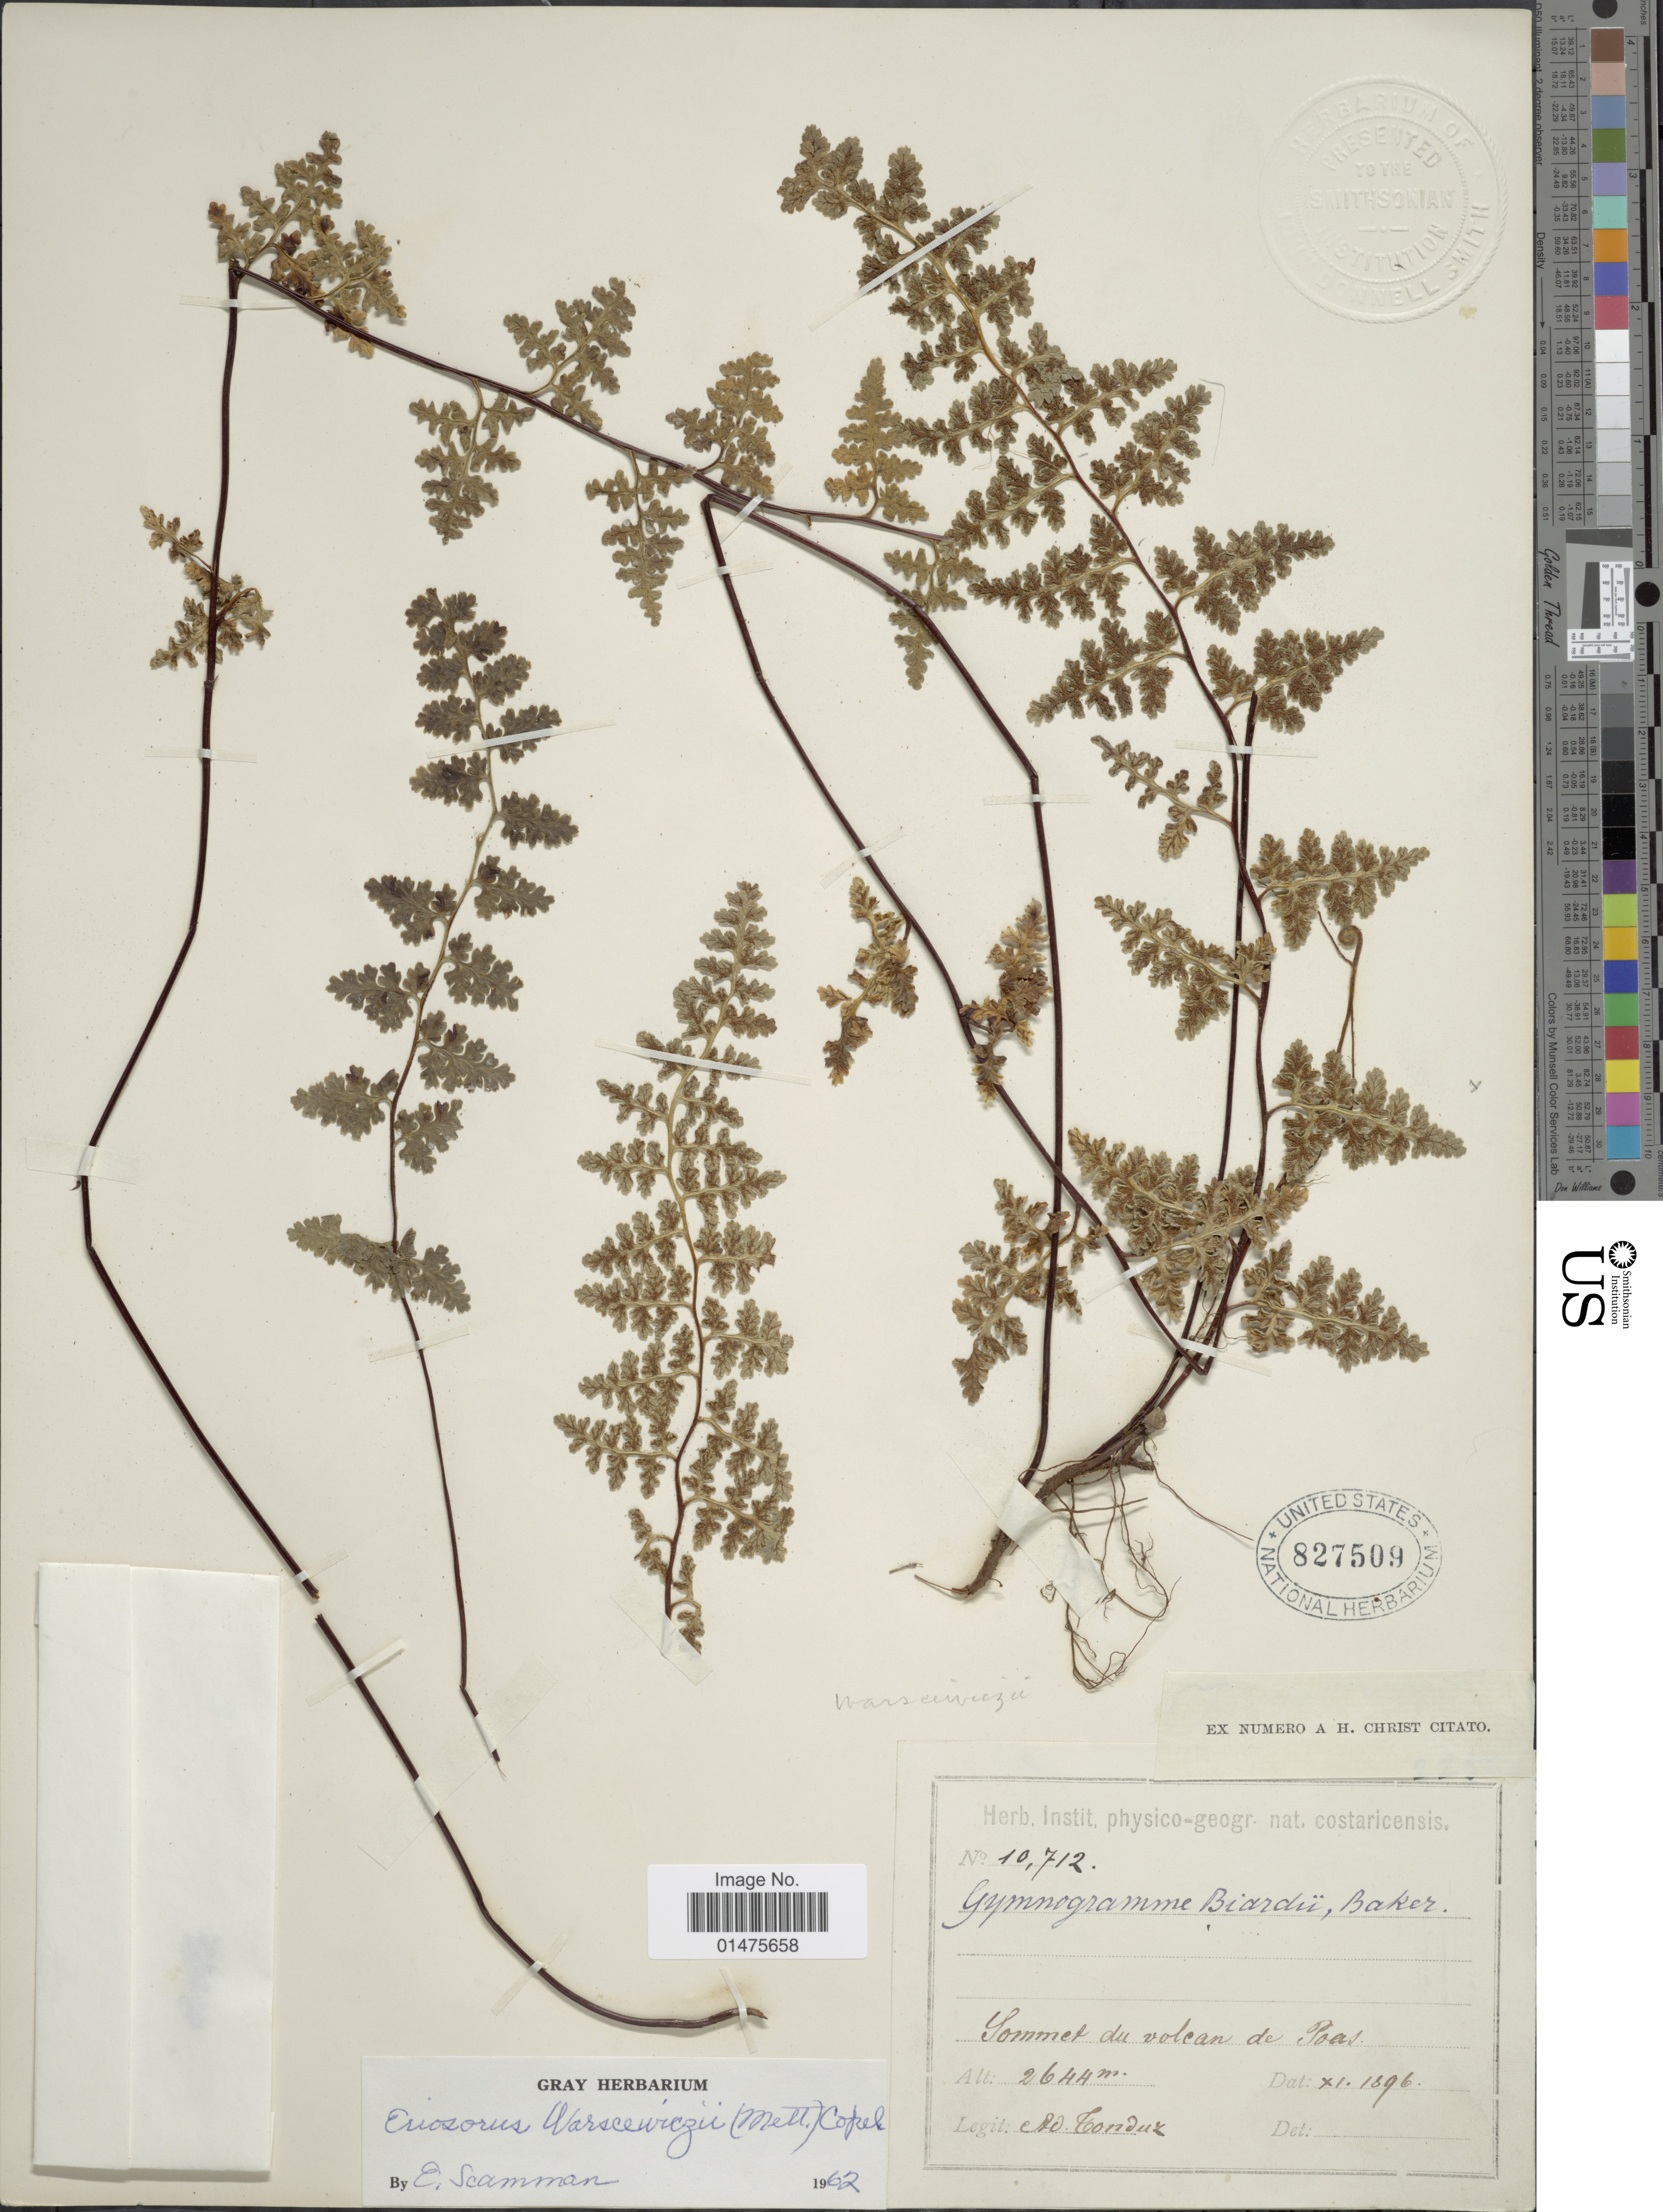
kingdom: Plantae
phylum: Tracheophyta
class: Polypodiopsida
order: Polypodiales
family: Pteridaceae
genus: Jamesonia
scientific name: Jamesonia warscewiczii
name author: (Mett.) Christenh.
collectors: A. Tonduz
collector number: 10712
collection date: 1896-11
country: Costa Rica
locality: Sommet du volcan de Poas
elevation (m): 2644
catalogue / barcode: US 827509